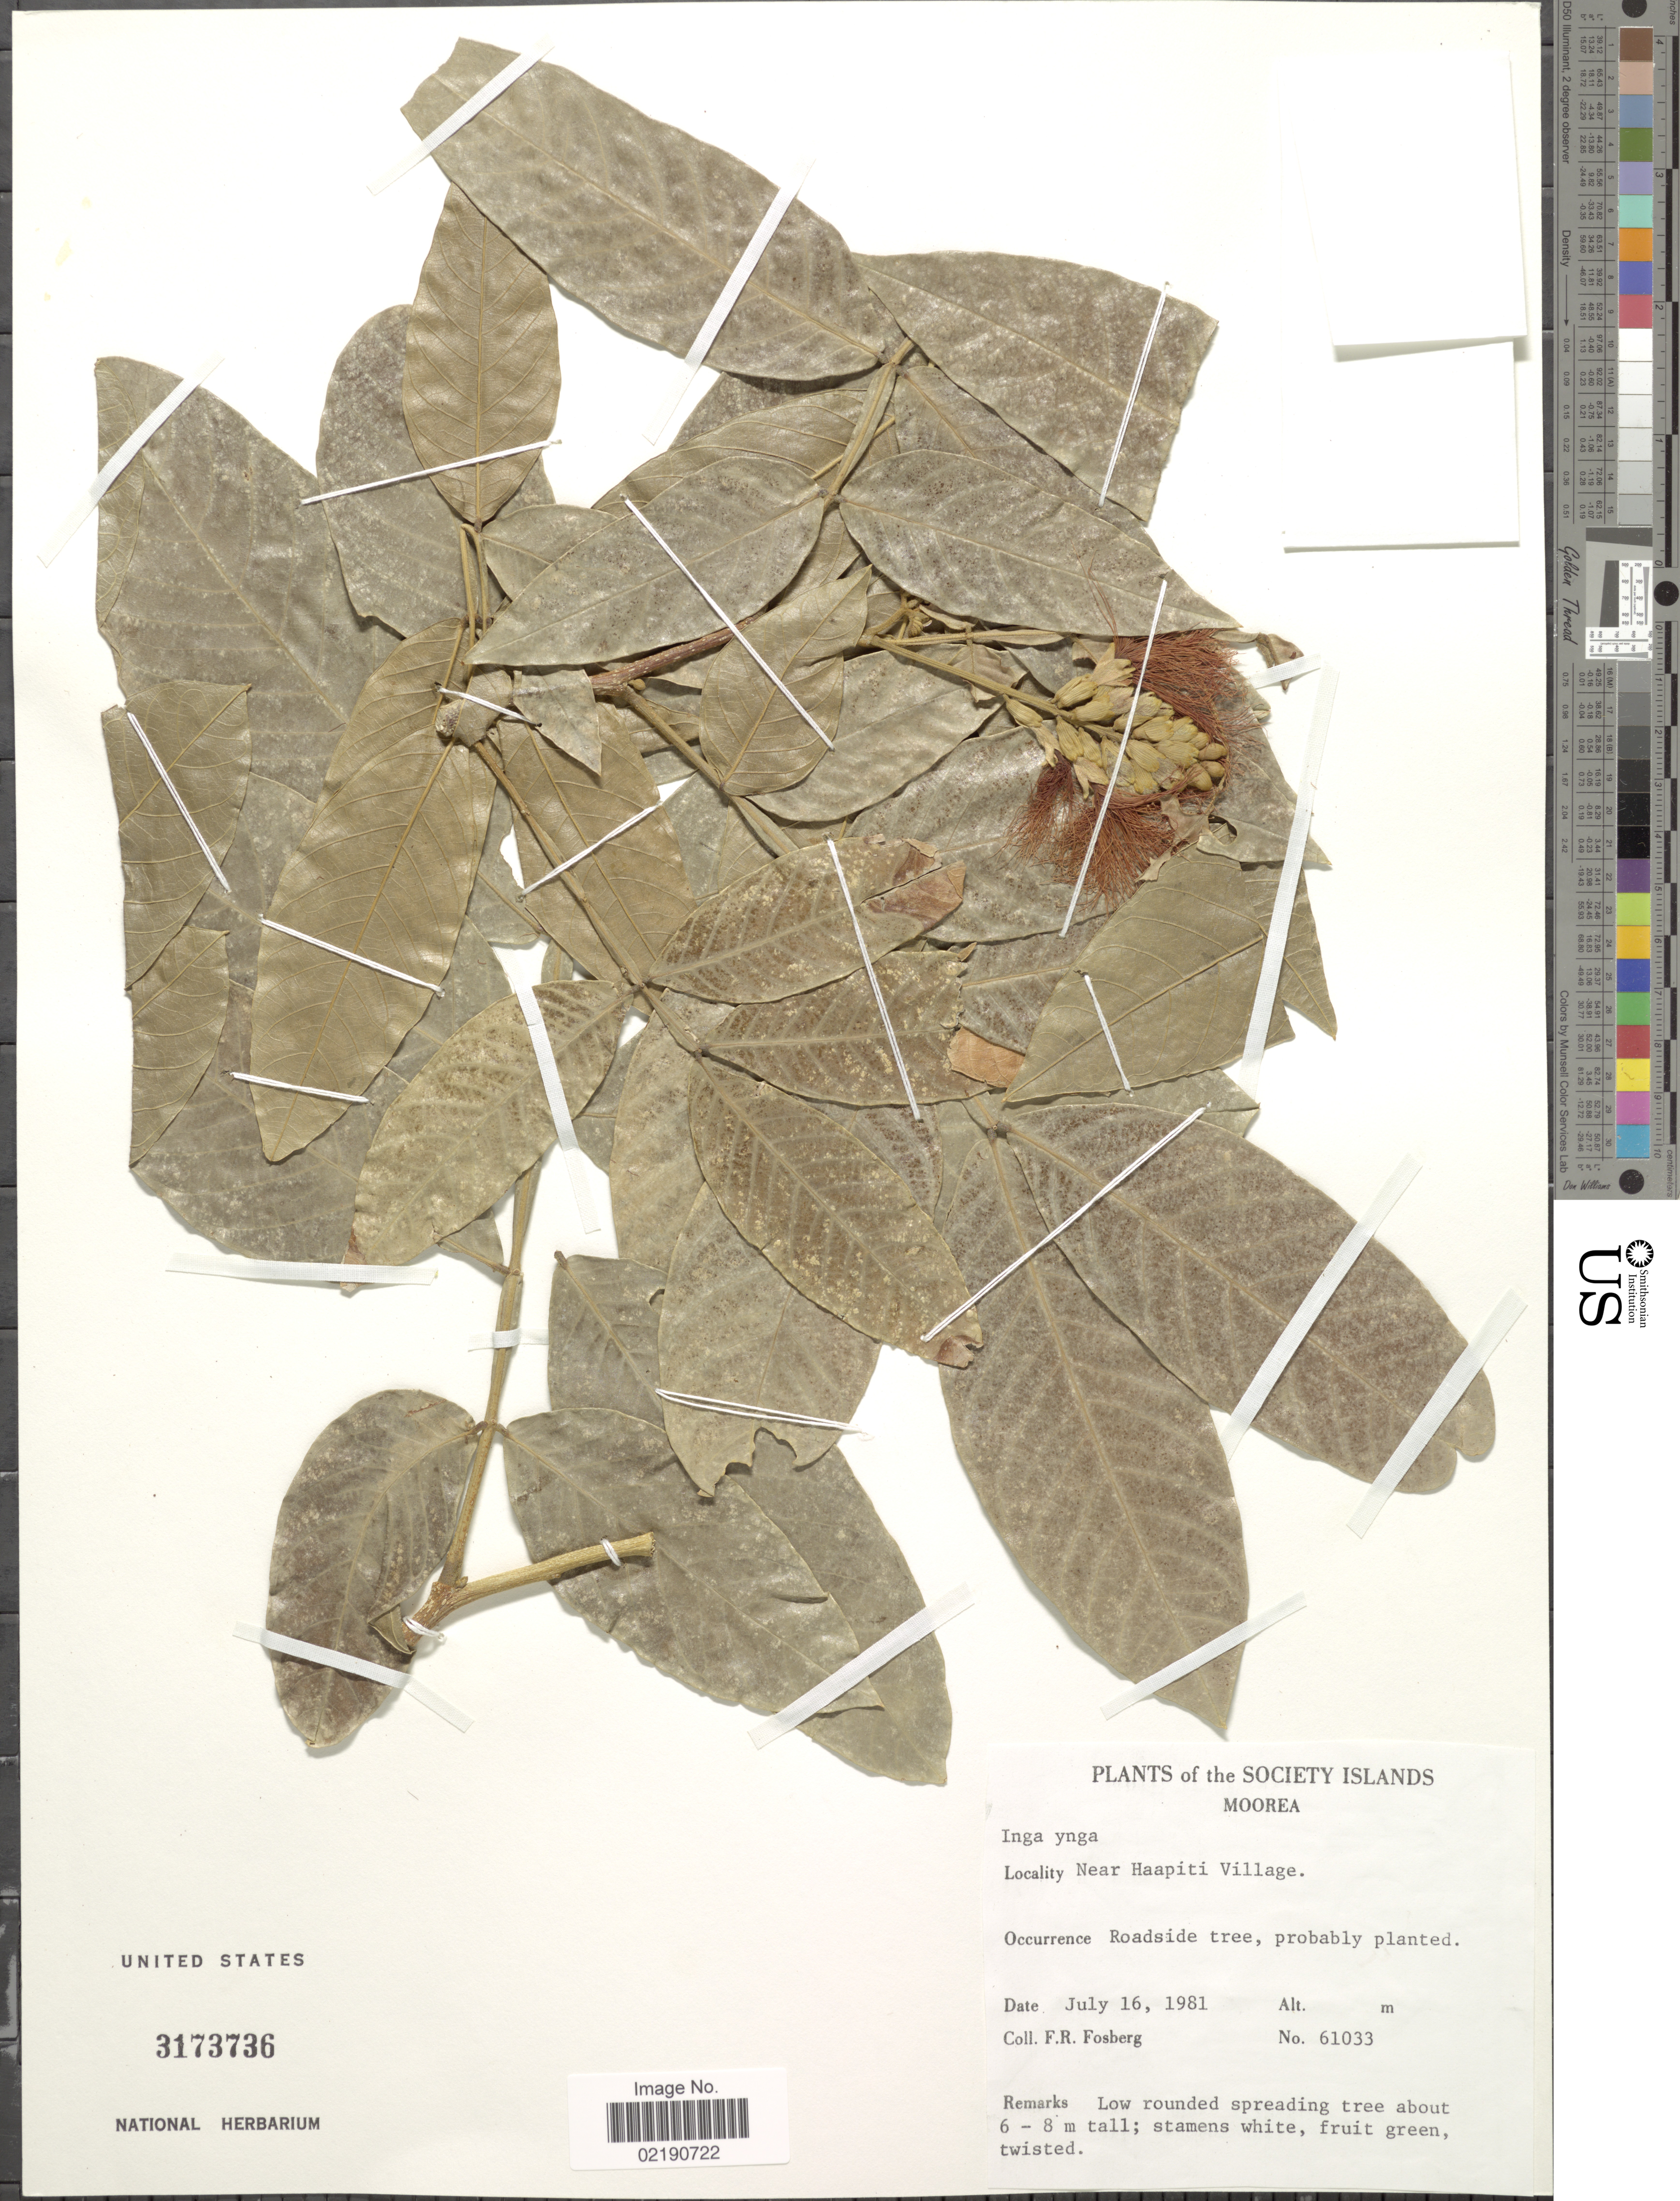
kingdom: Plantae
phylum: Tracheophyta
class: Magnoliopsida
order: Fabales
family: Fabaceae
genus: Inga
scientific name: Inga ynga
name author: (Vell.) J.W. Moore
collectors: F. R. Fosberg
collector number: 61033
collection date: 1981-07-16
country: French Polynesia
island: Moorea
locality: Society Islands, Moorea, near Haapiti Village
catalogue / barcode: US 3173736